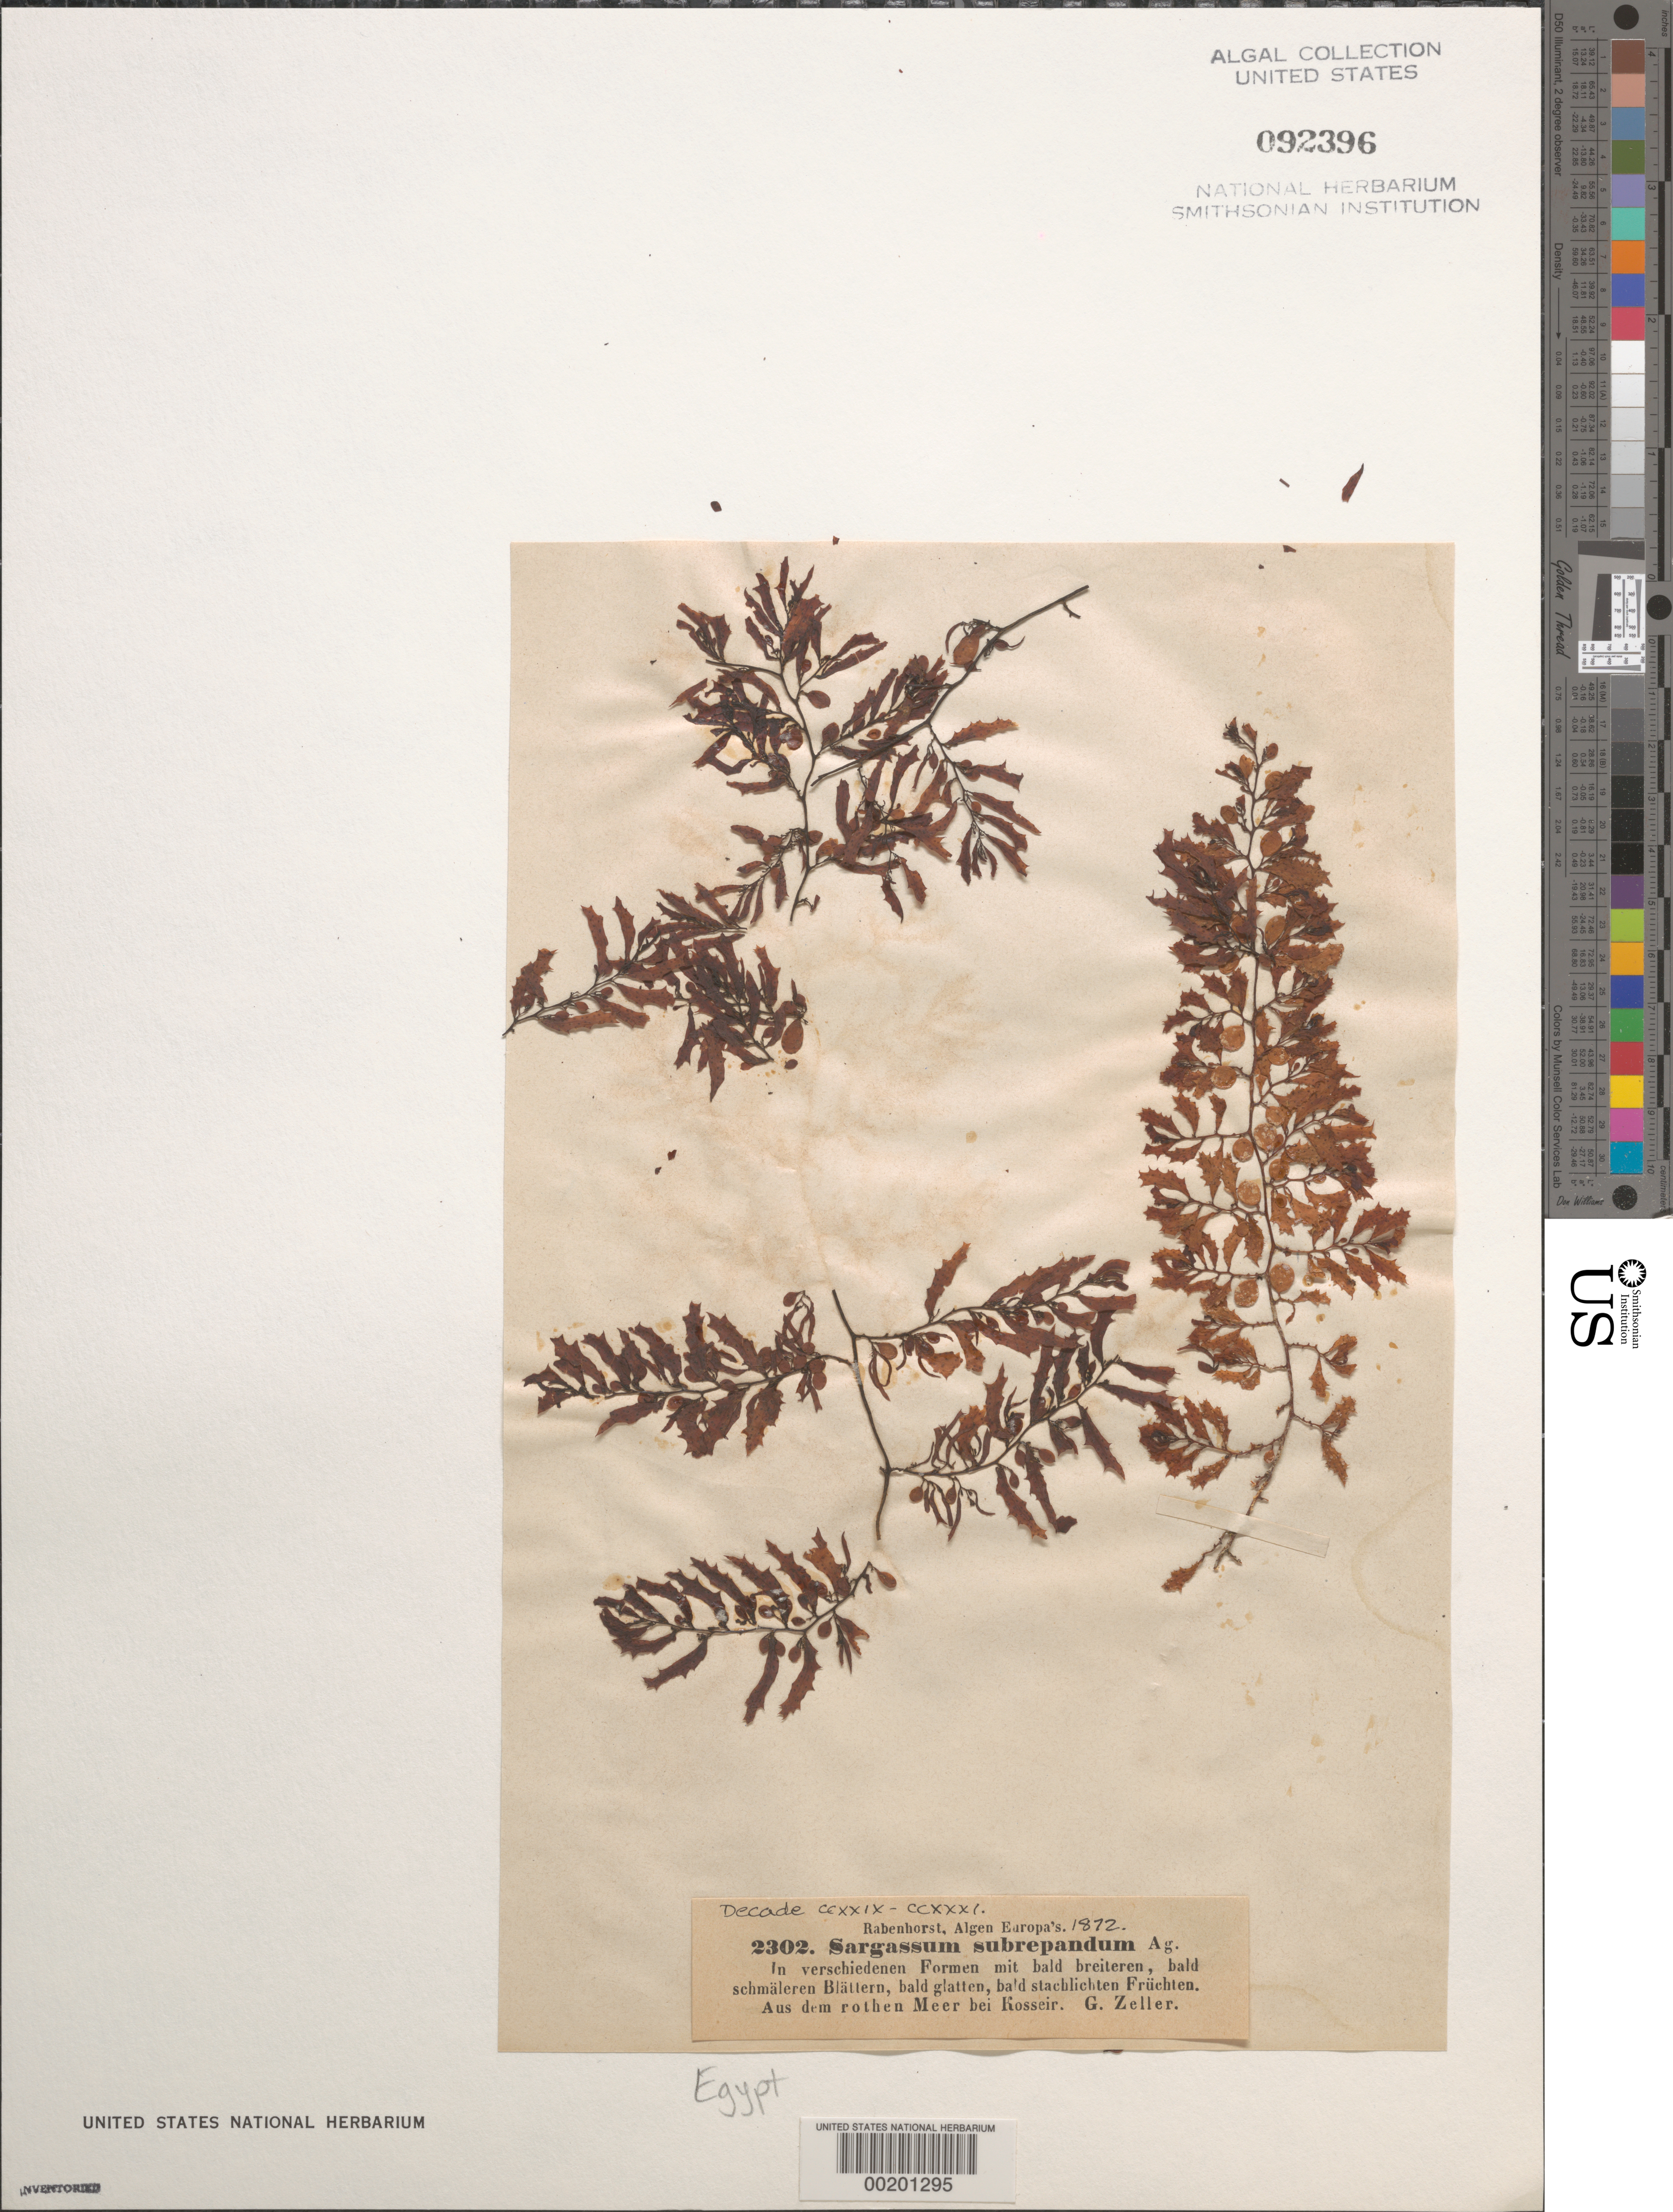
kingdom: Chromista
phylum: Ochrophyta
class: Phaeophyceae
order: Fucales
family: Sargassaceae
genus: Sargassum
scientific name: Sargassum subrepandum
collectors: G. Zeller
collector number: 2302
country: Egypt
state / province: Al Bahr al Ahmar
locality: Red Sea (Rotten Meer) near Al-Quseir (Kosseir)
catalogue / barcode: US 92396